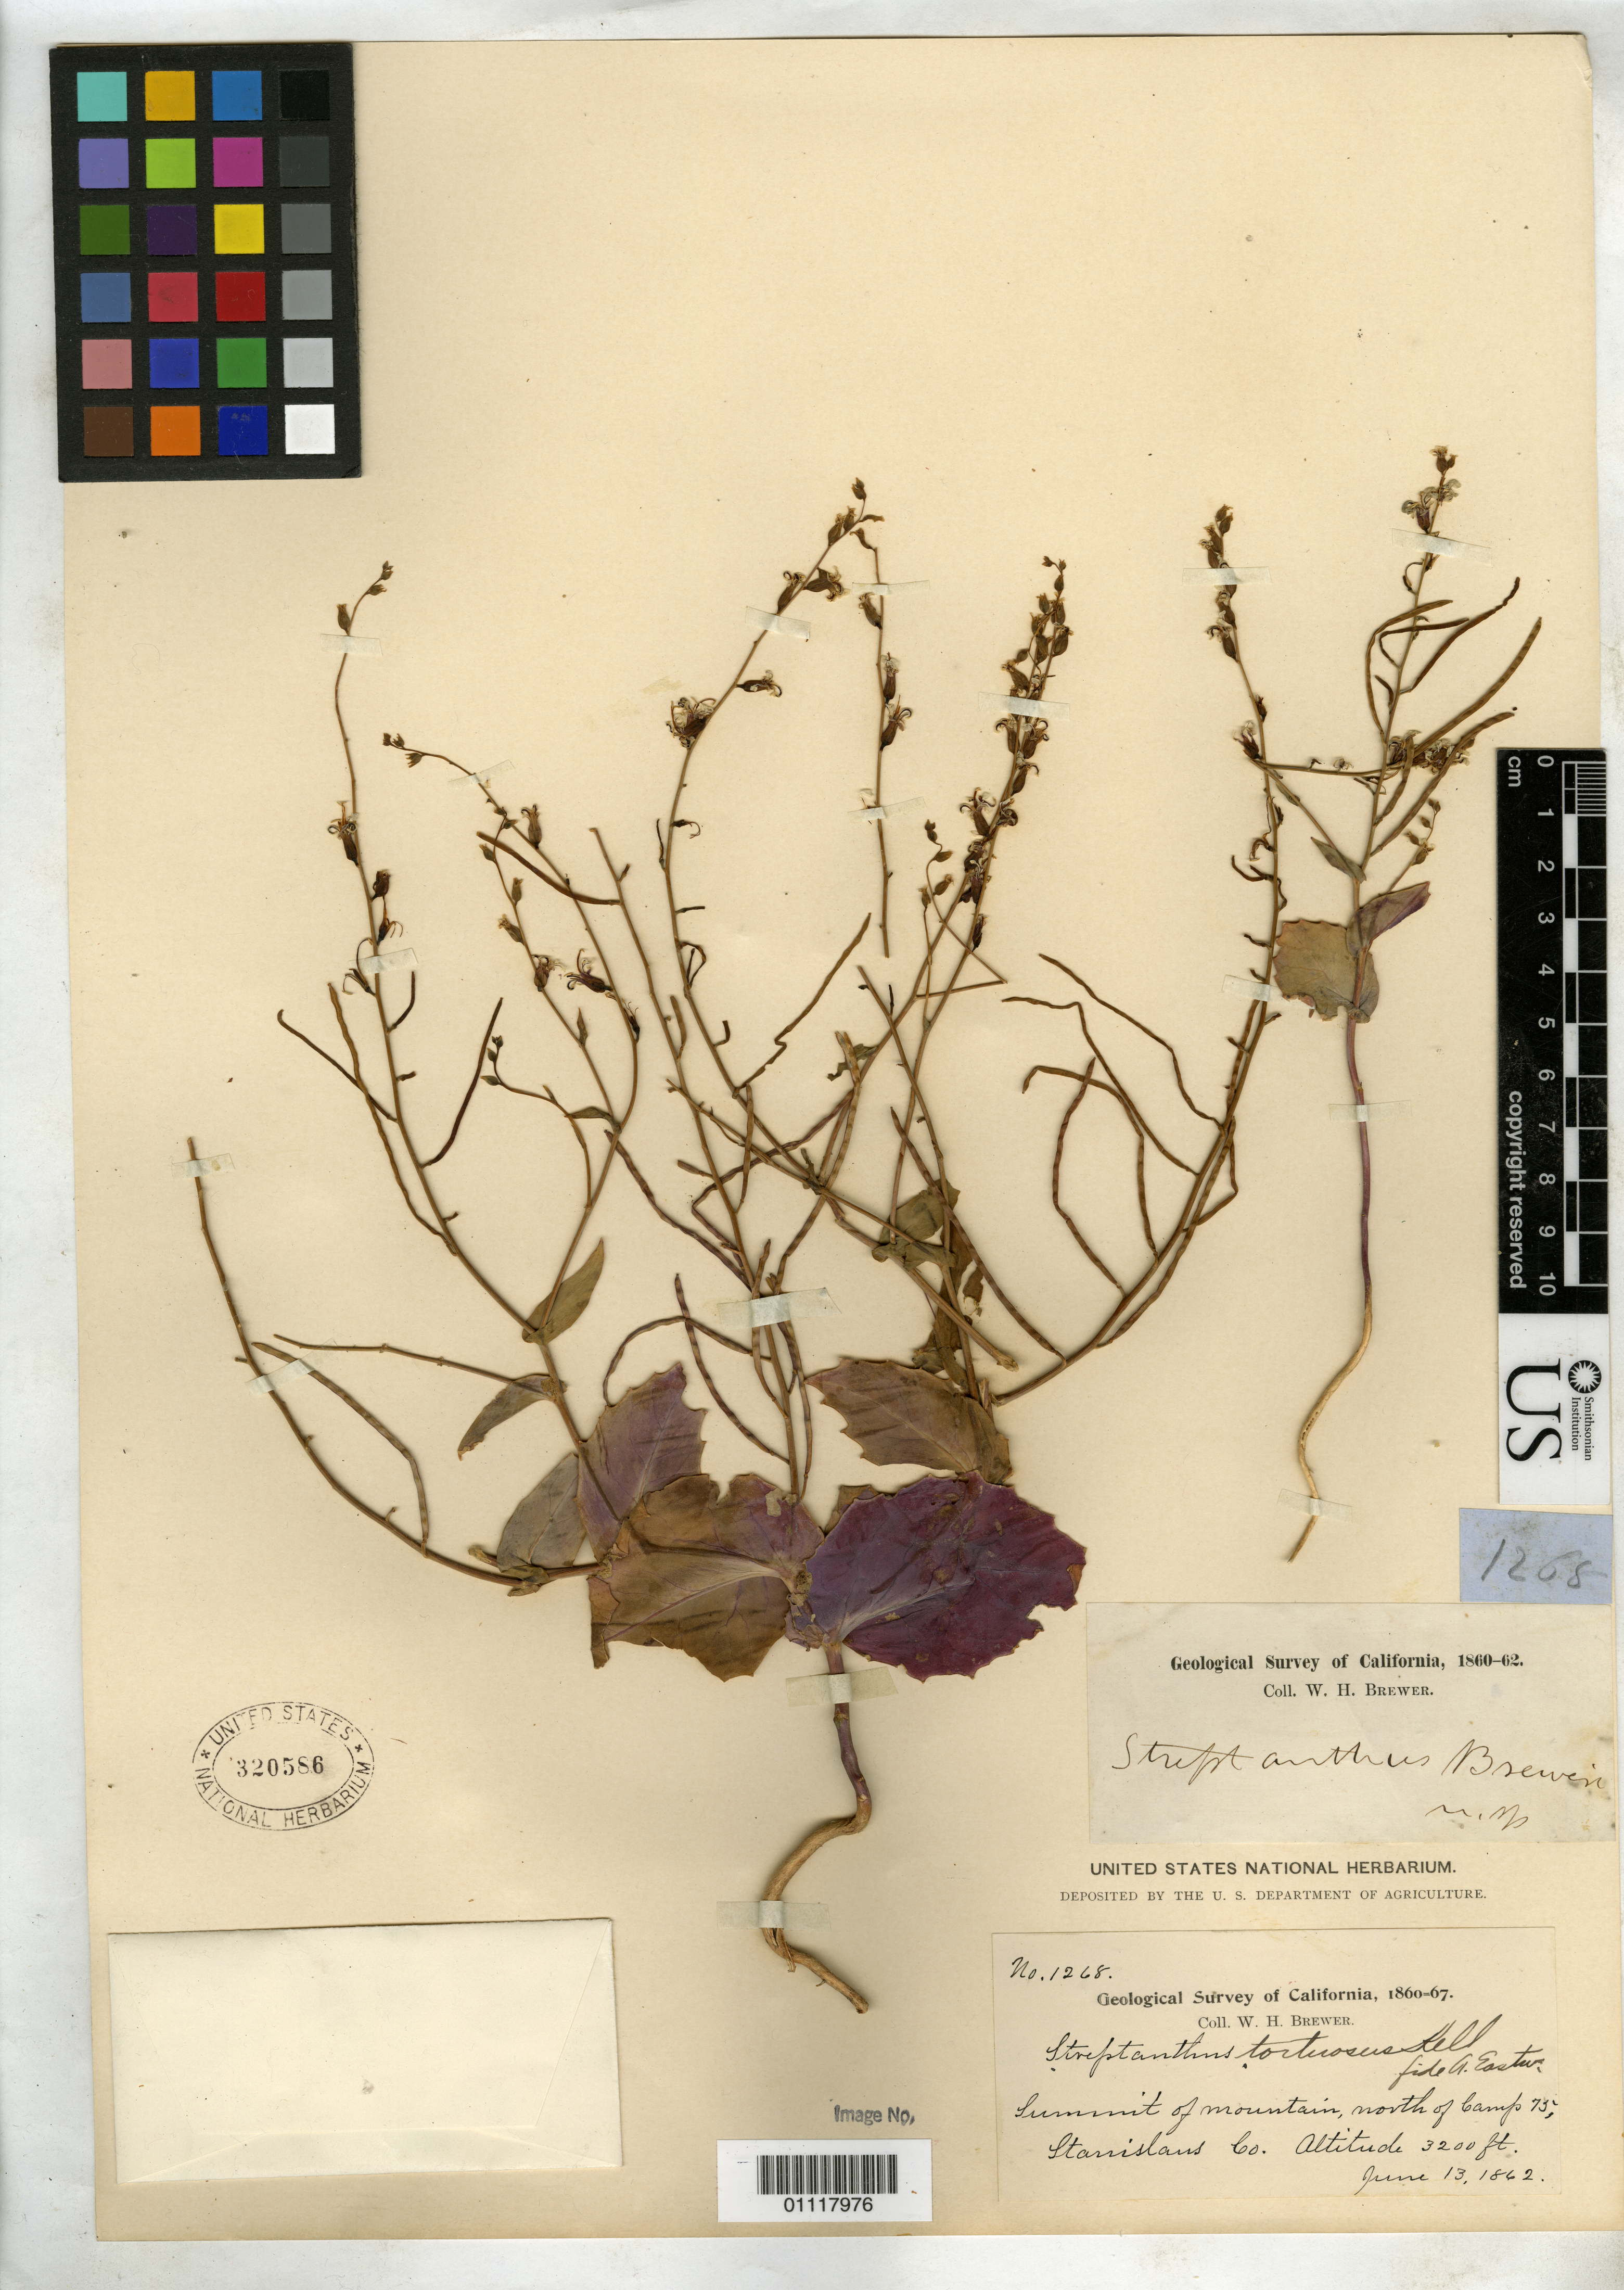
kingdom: Plantae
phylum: Tracheophyta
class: Magnoliopsida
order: Brassicales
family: Brassicaceae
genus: Streptanthus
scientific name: Streptanthus breweri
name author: A. Gray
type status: Syntype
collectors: W. H. Brewer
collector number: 1268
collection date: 1862-06-13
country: United States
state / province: California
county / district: Stanislaus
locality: Summit of Mountain, North of Camp 75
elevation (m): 975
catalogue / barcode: US 320586